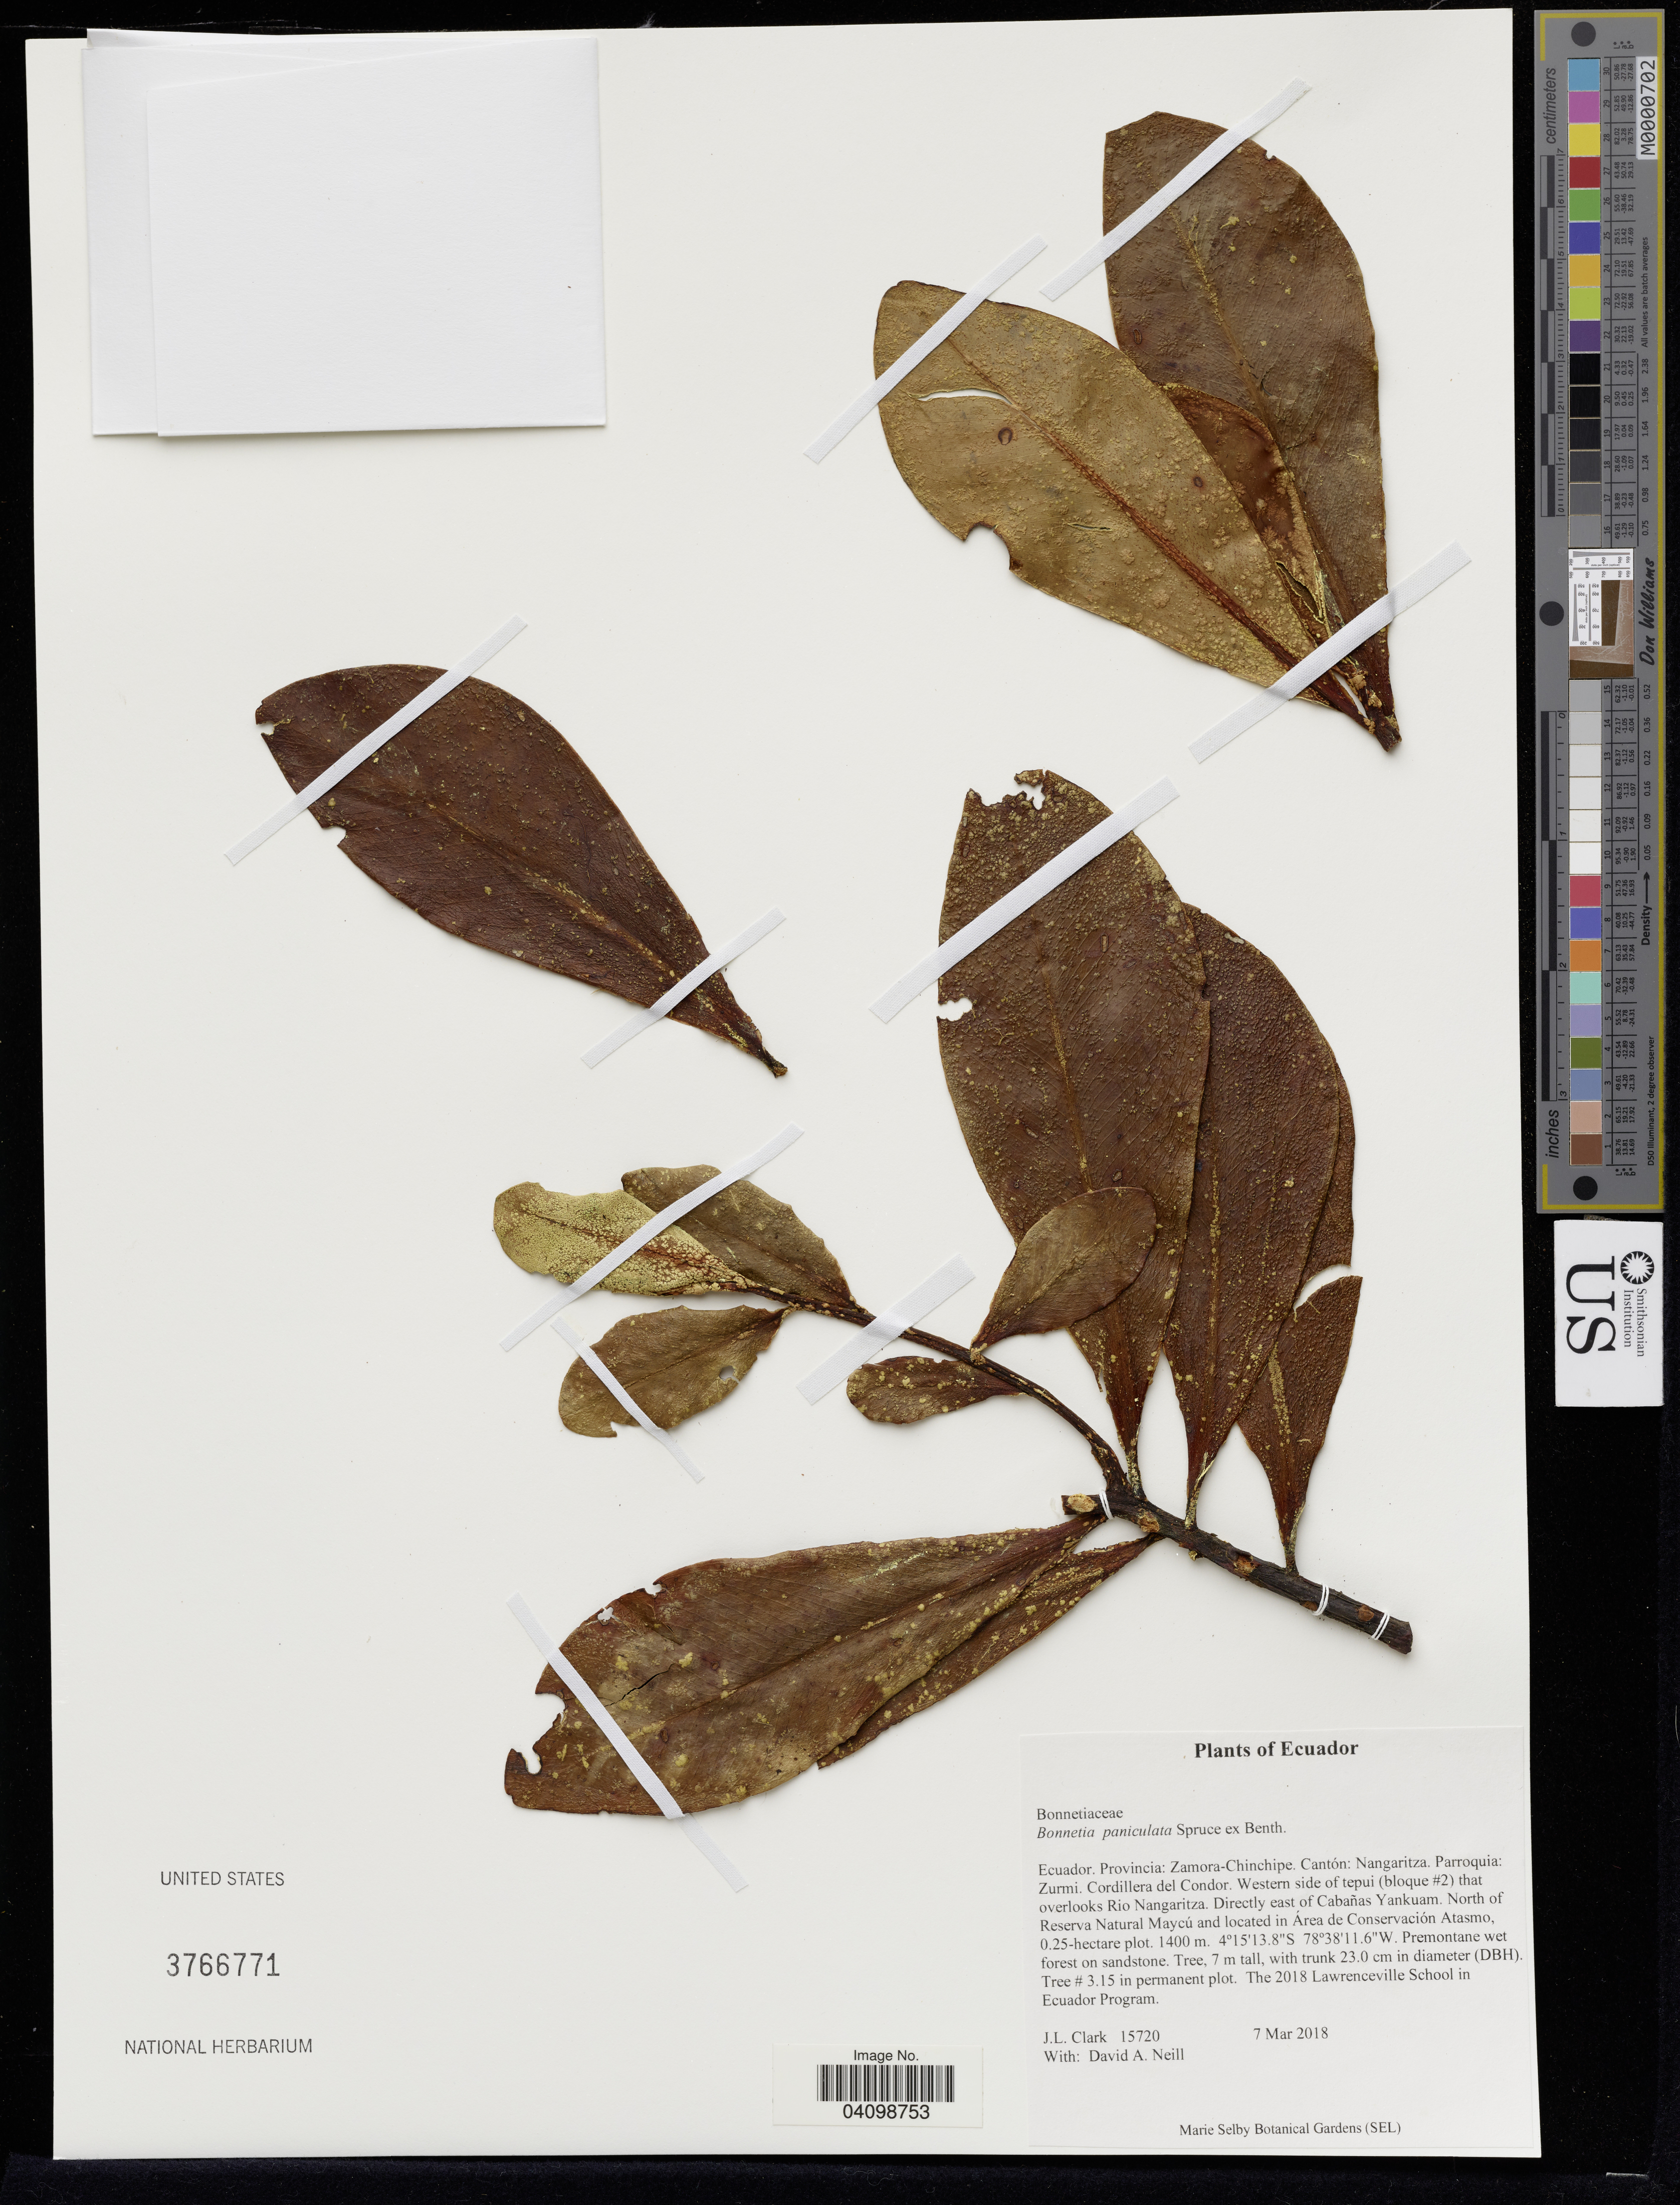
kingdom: Plantae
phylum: Tracheophyta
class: Magnoliopsida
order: Malpighiales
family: Bonnetiaceae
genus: Bonnetia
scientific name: Bonnetia paniculata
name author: Spruce ex Benth.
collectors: J. Clark & D. A. Neill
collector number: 15720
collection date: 2018-03-07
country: Ecuador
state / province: Zamora-Chinchipe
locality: Cantón: Nangaritza. Parroquia: Zurmi. Cordillera del Condor. Western side of tepui (bloque #2) that overlooks Rio Nangaritza. Directly east of Cabañas Yankuam. North of Reserva Natural Maycú and located in Área de Conservación Atasmo, 0.25-hectare plot.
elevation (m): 1400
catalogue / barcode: US 3766771